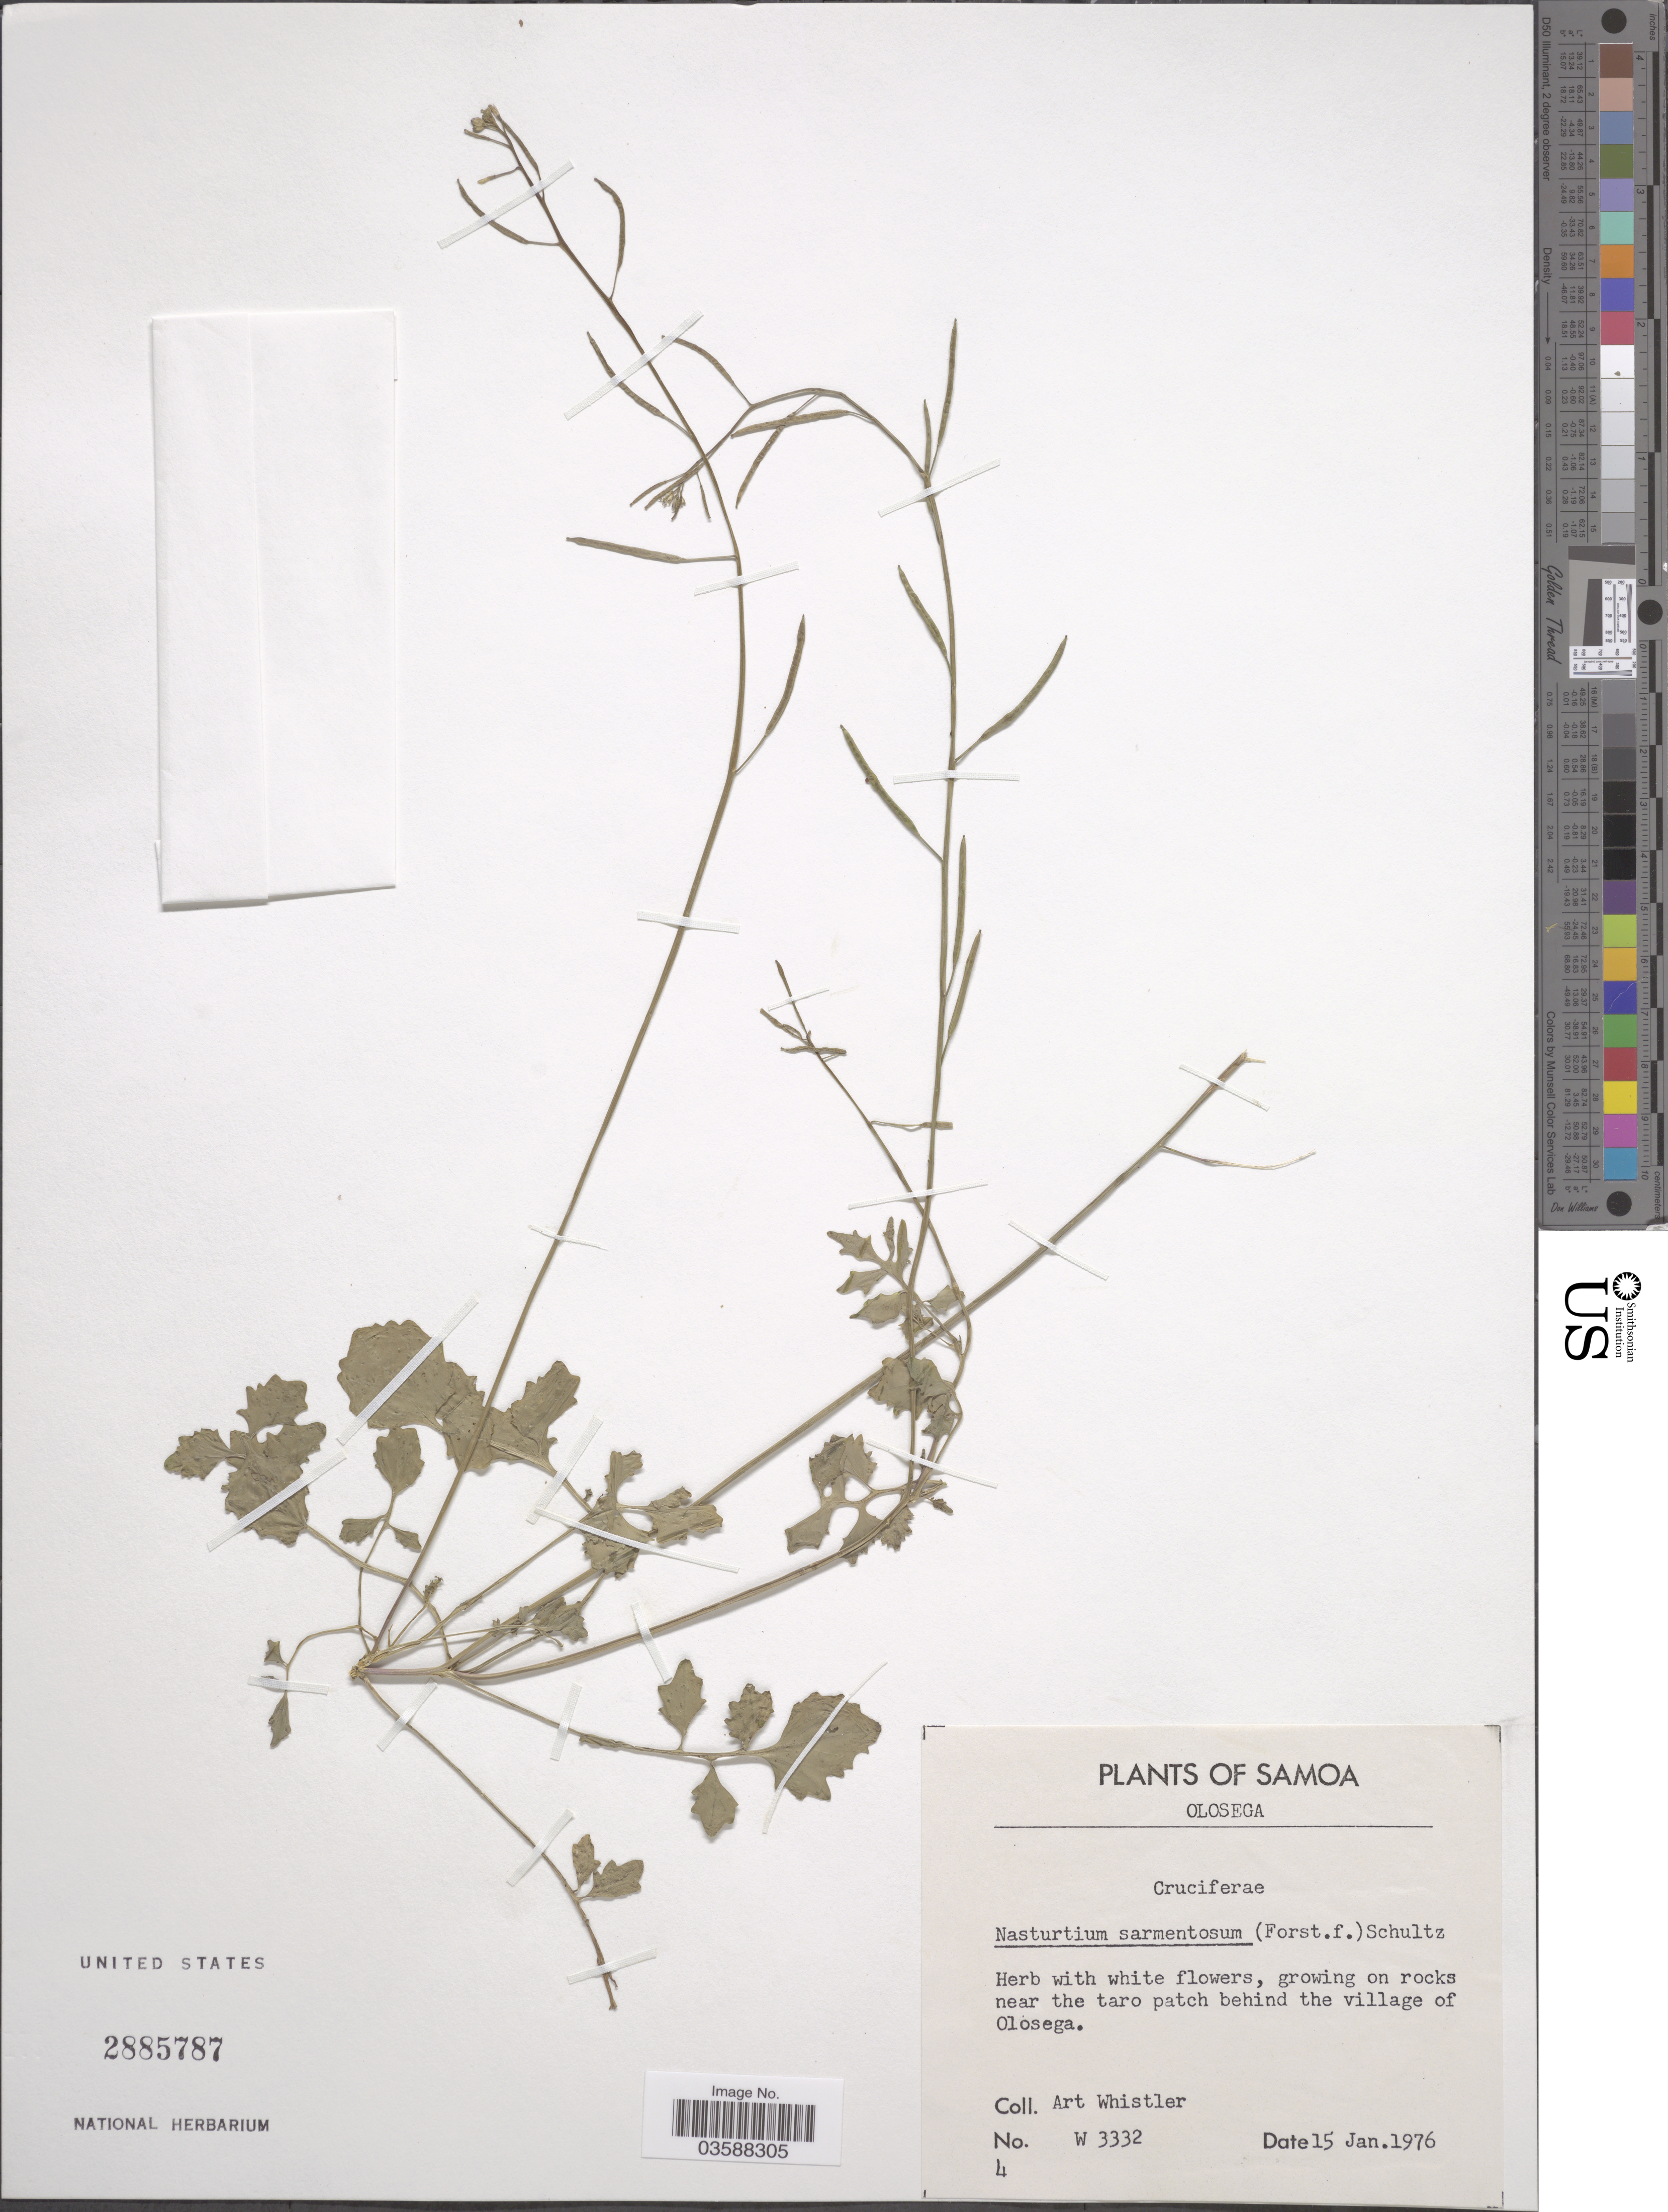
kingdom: Plantae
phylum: Tracheophyta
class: Magnoliopsida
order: Brassicales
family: Brassicaceae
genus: Rorippa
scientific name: Rorippa sarmentosa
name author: (Sol. ex G. Forst.) J.F. Macbr.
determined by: Strong, M. T., (US), Smithsonian Institution - National Museum of Natural History (UNITED STATES)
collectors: A. Whistler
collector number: W3332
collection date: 1976-01-15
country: American Samoa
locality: Olosega. On rocks near the taro patch behind the village of Olosega.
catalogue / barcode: US 2885787